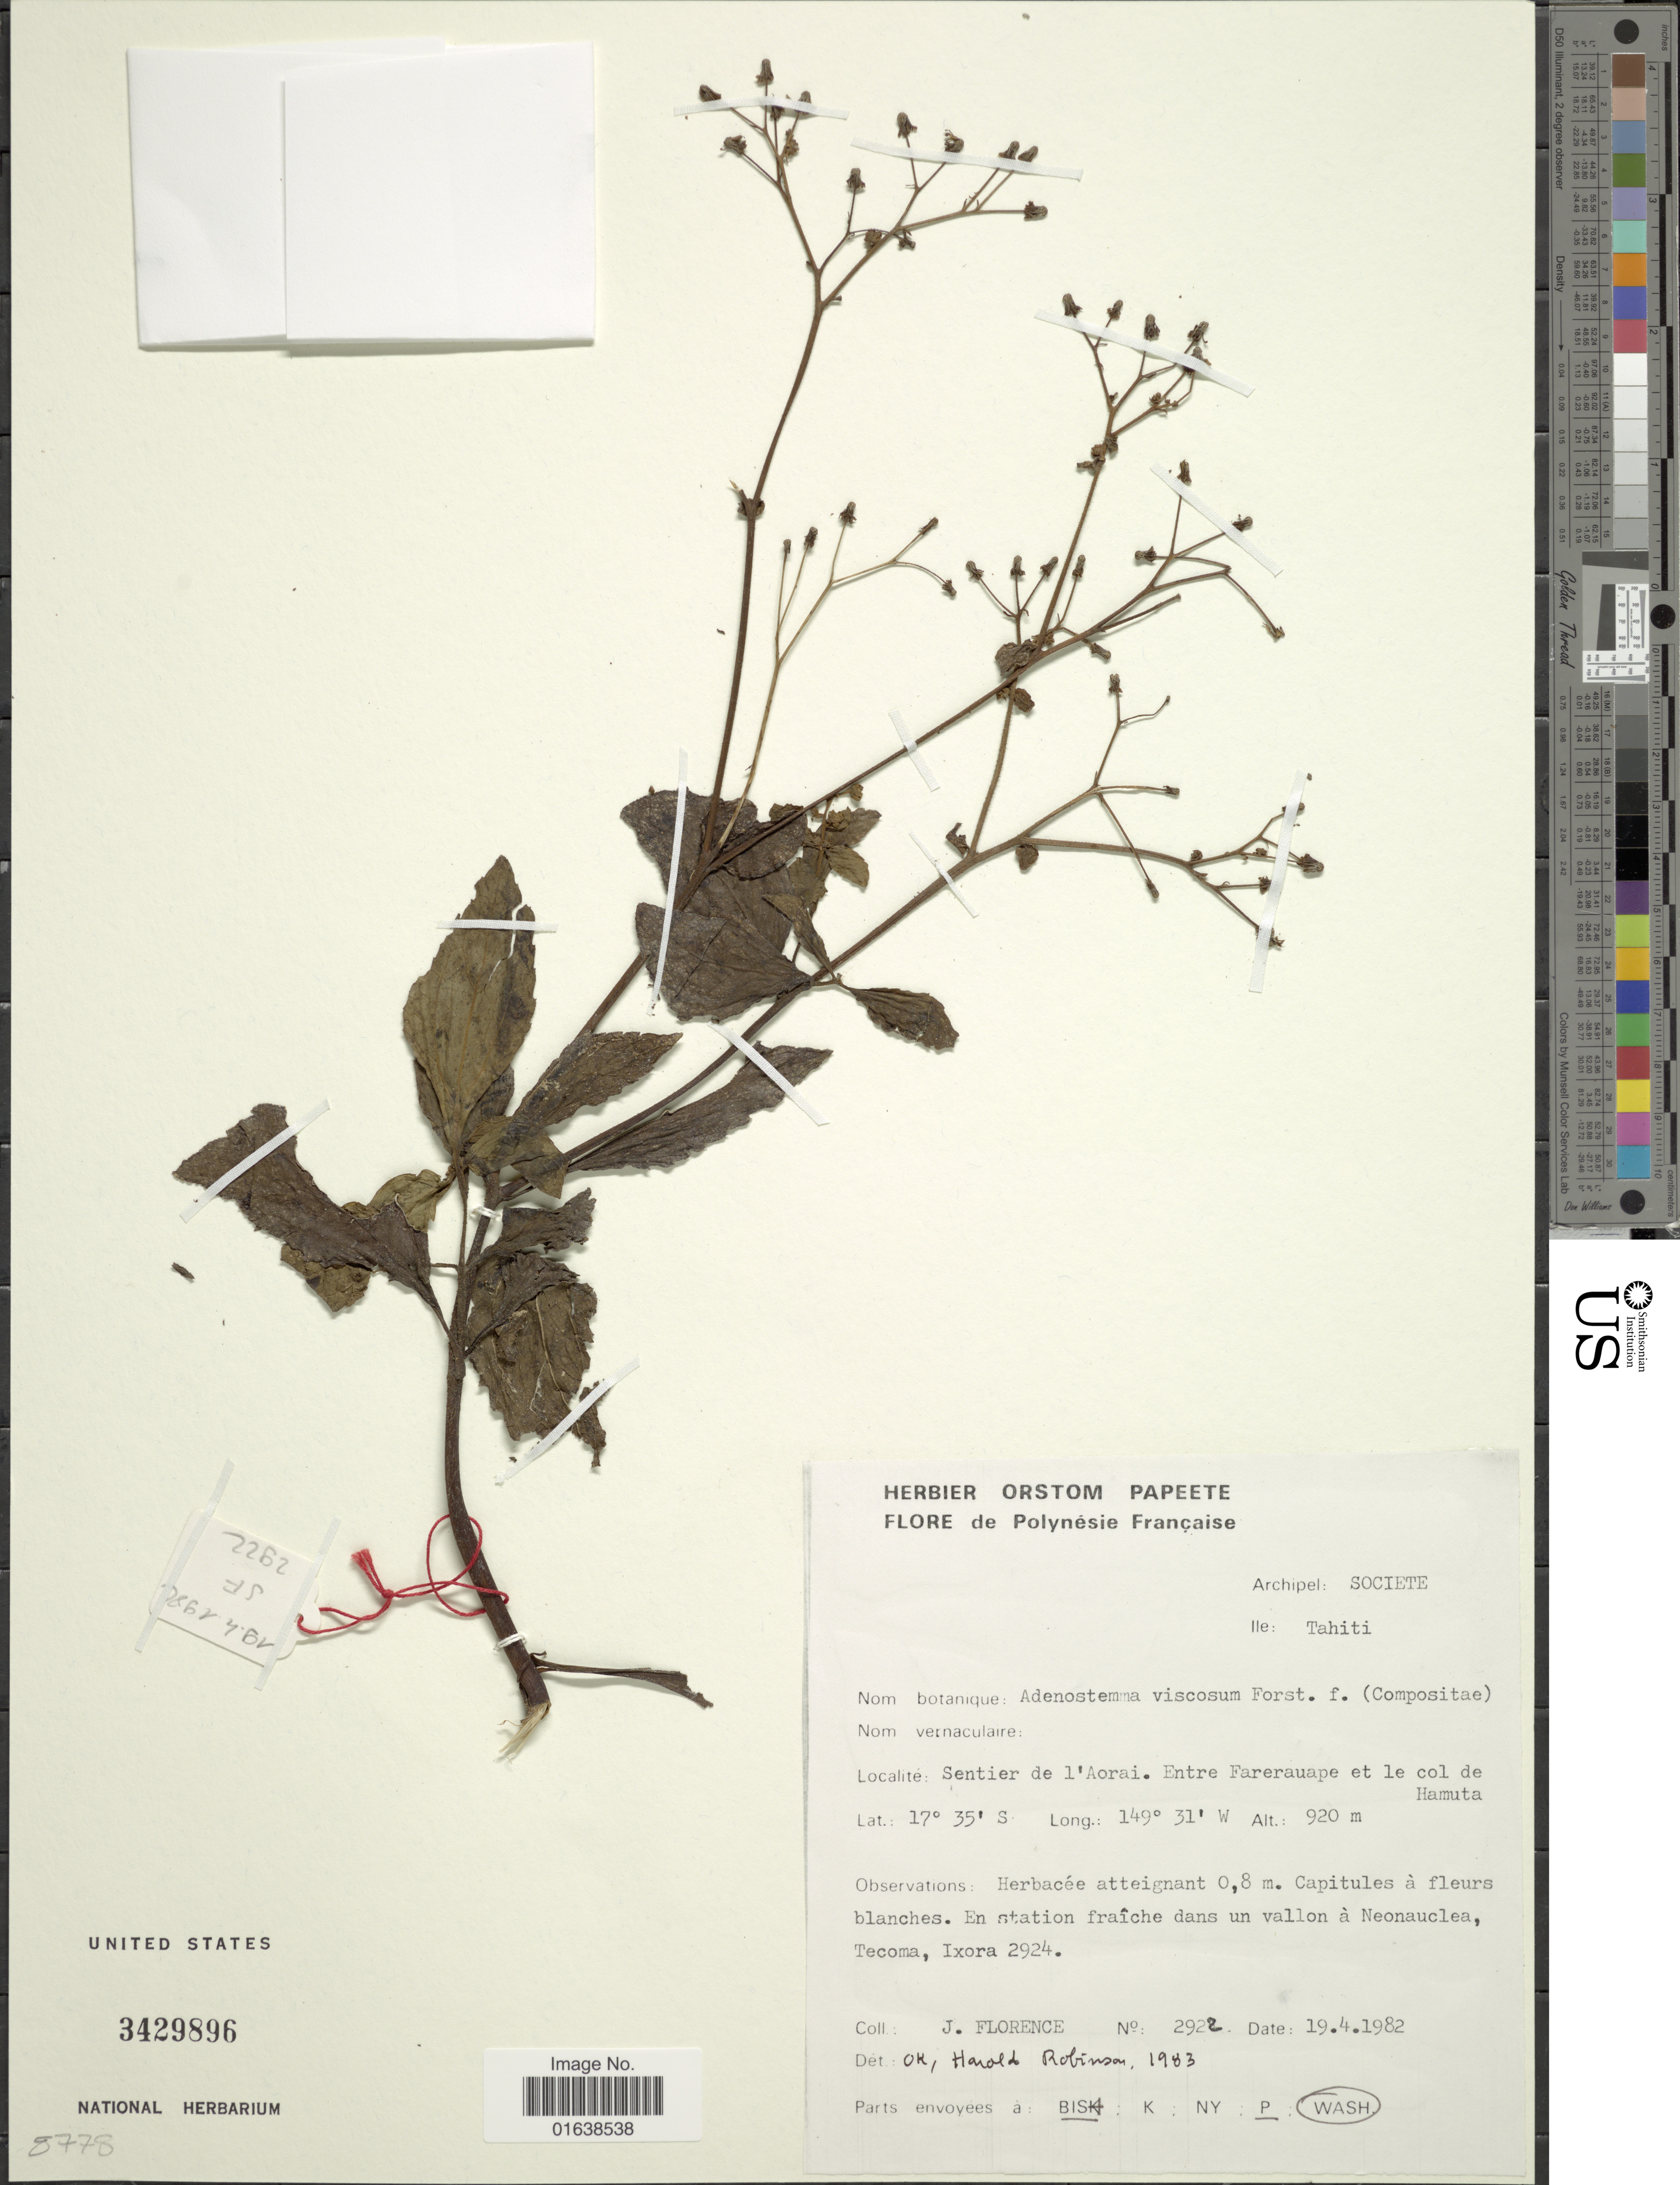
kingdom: Plantae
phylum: Tracheophyta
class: Magnoliopsida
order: Asterales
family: Asteraceae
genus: Adenostemma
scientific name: Adenostemma viscosum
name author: J.R. Forst. & G. Forst.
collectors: J. Florence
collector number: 2922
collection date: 1982-04-19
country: French Polynesia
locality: Societe. Tahiti. Sentier de l'Aorai. Entre Farerauape et col de Hamuta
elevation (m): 920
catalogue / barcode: US 3429896